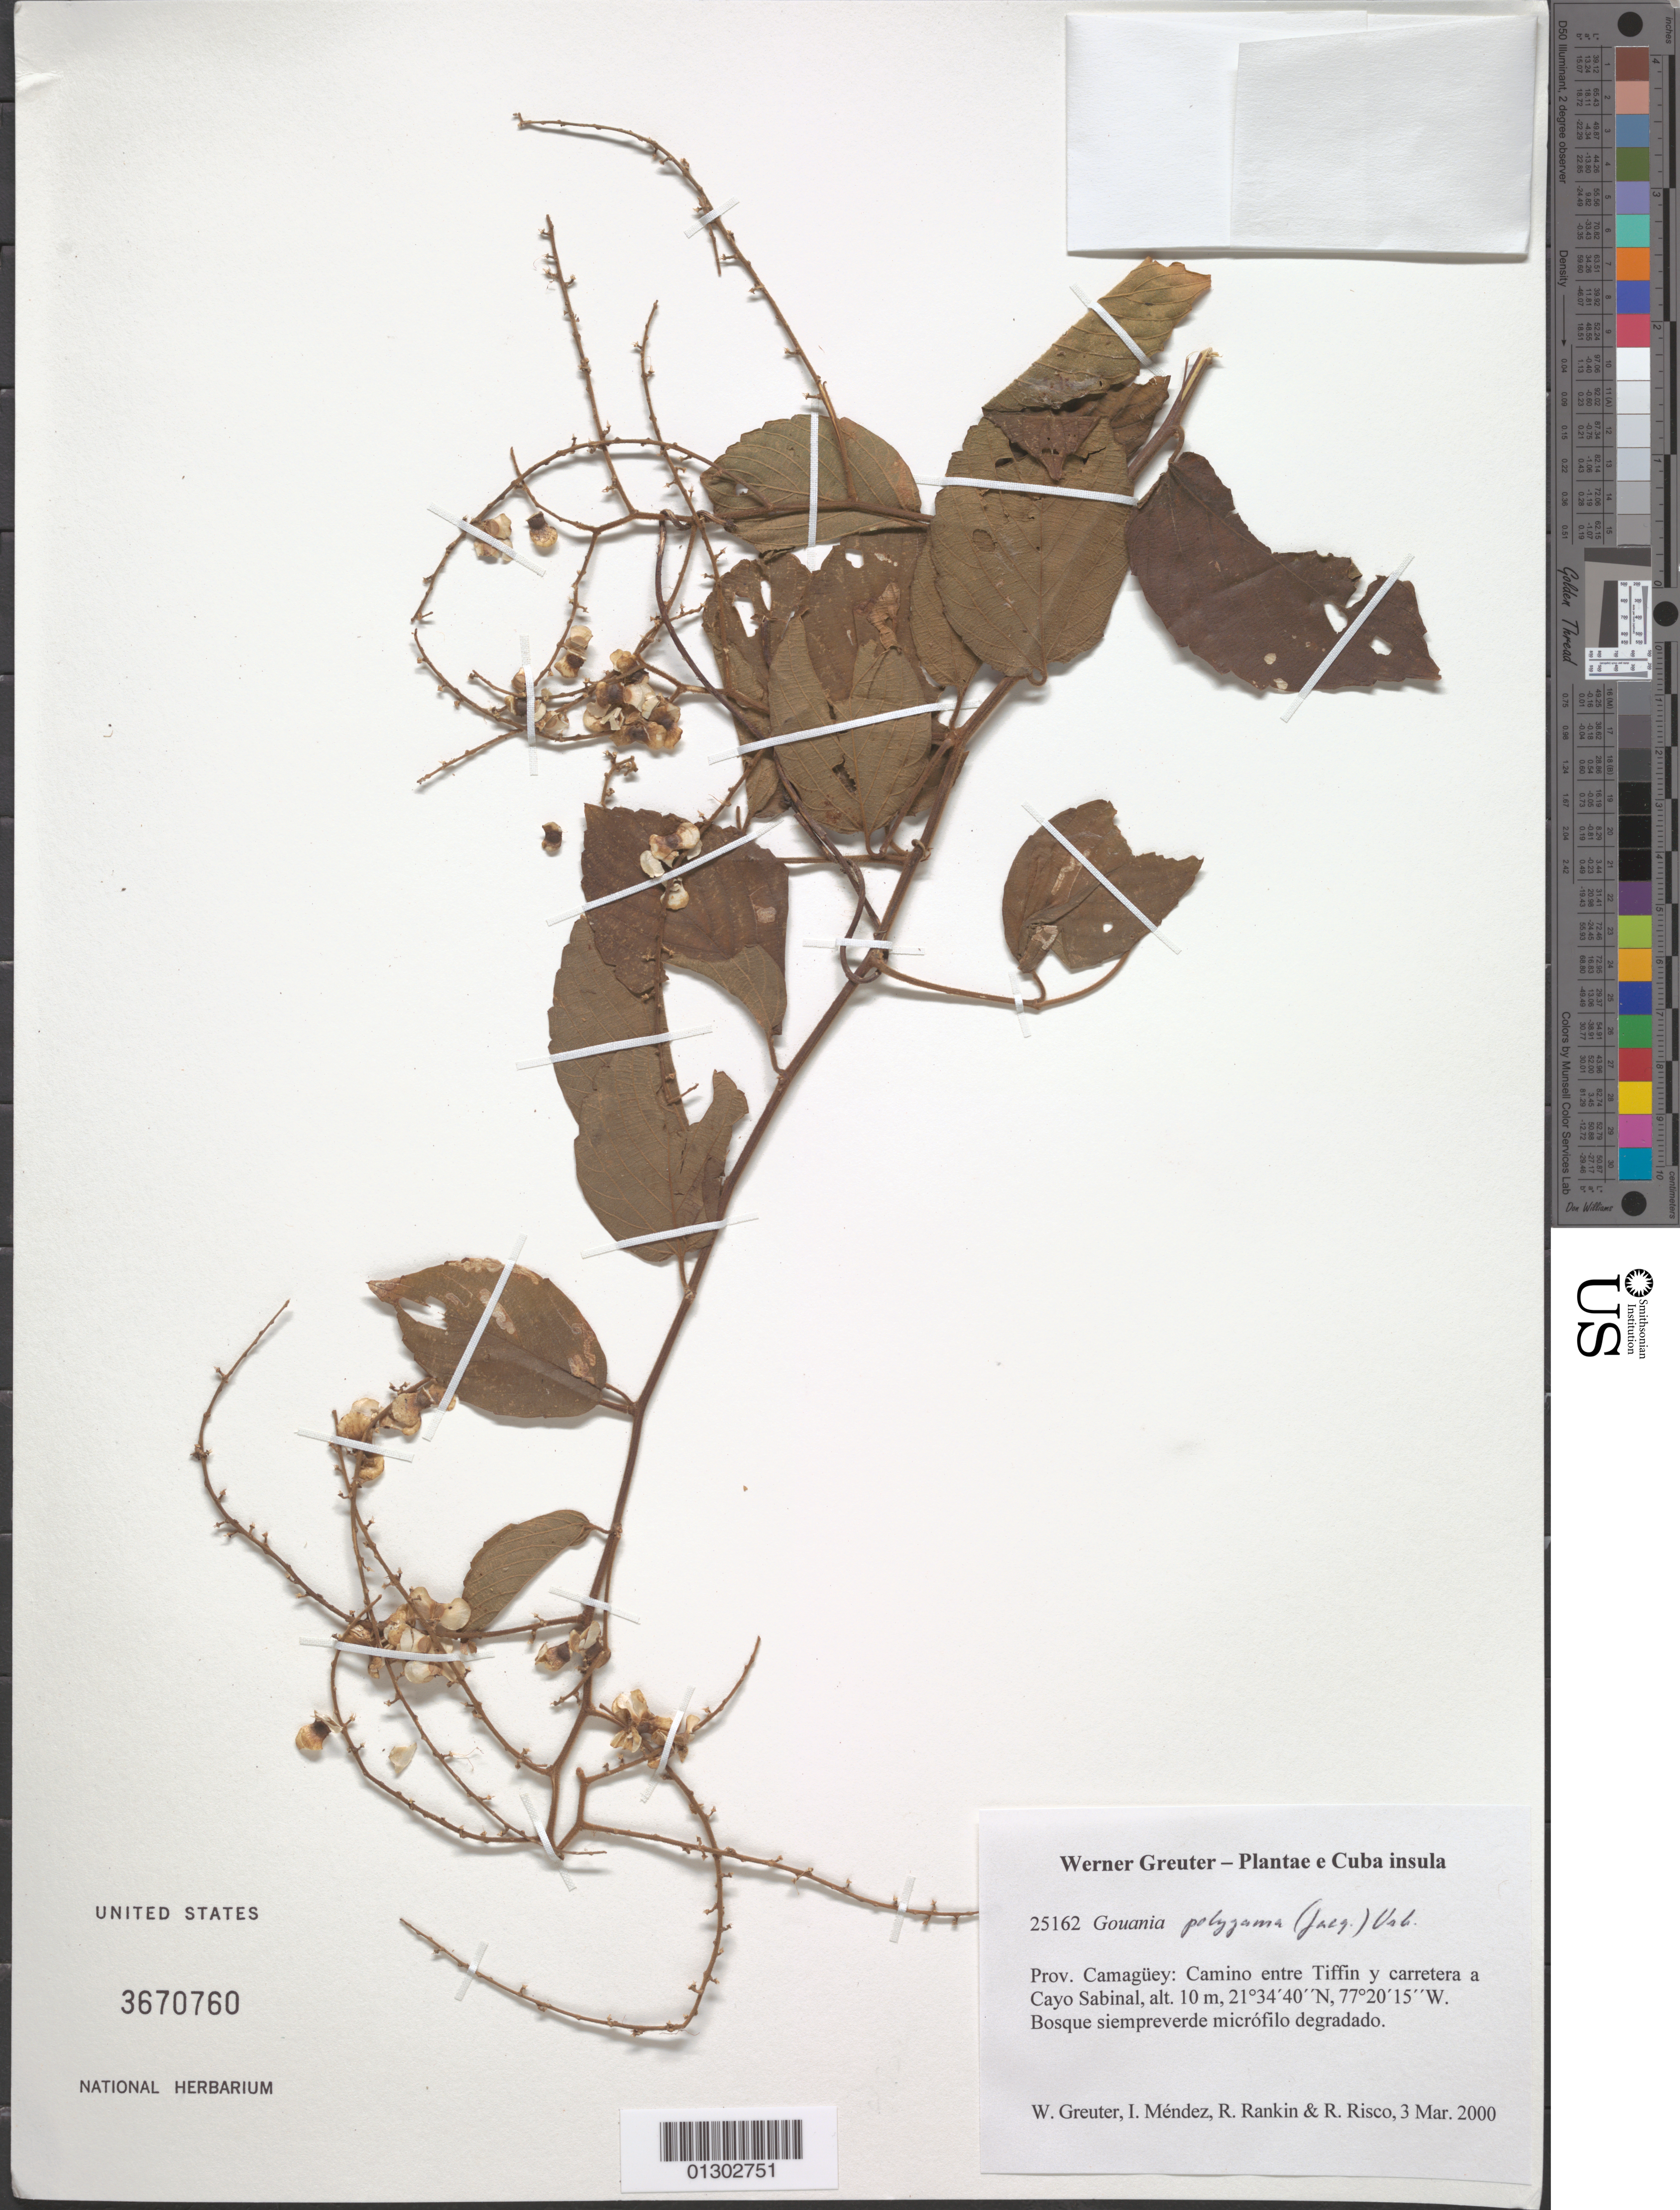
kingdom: Plantae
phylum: Tracheophyta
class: Magnoliopsida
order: Rosales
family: Rhamnaceae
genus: Gouania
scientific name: Gouania polygama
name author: (Jacq.) Urb.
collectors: W. R. Greuter, I. Méndez, R. Rankin Rodriguez & R. Risco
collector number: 25162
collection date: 2000-03-03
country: Cuba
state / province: Camagüey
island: Cuba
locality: Camino entre Tiffin y carretera a Cayo Sabinal.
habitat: Bosque siempreverde micrófilo degradado.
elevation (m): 10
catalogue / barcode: US 3670760